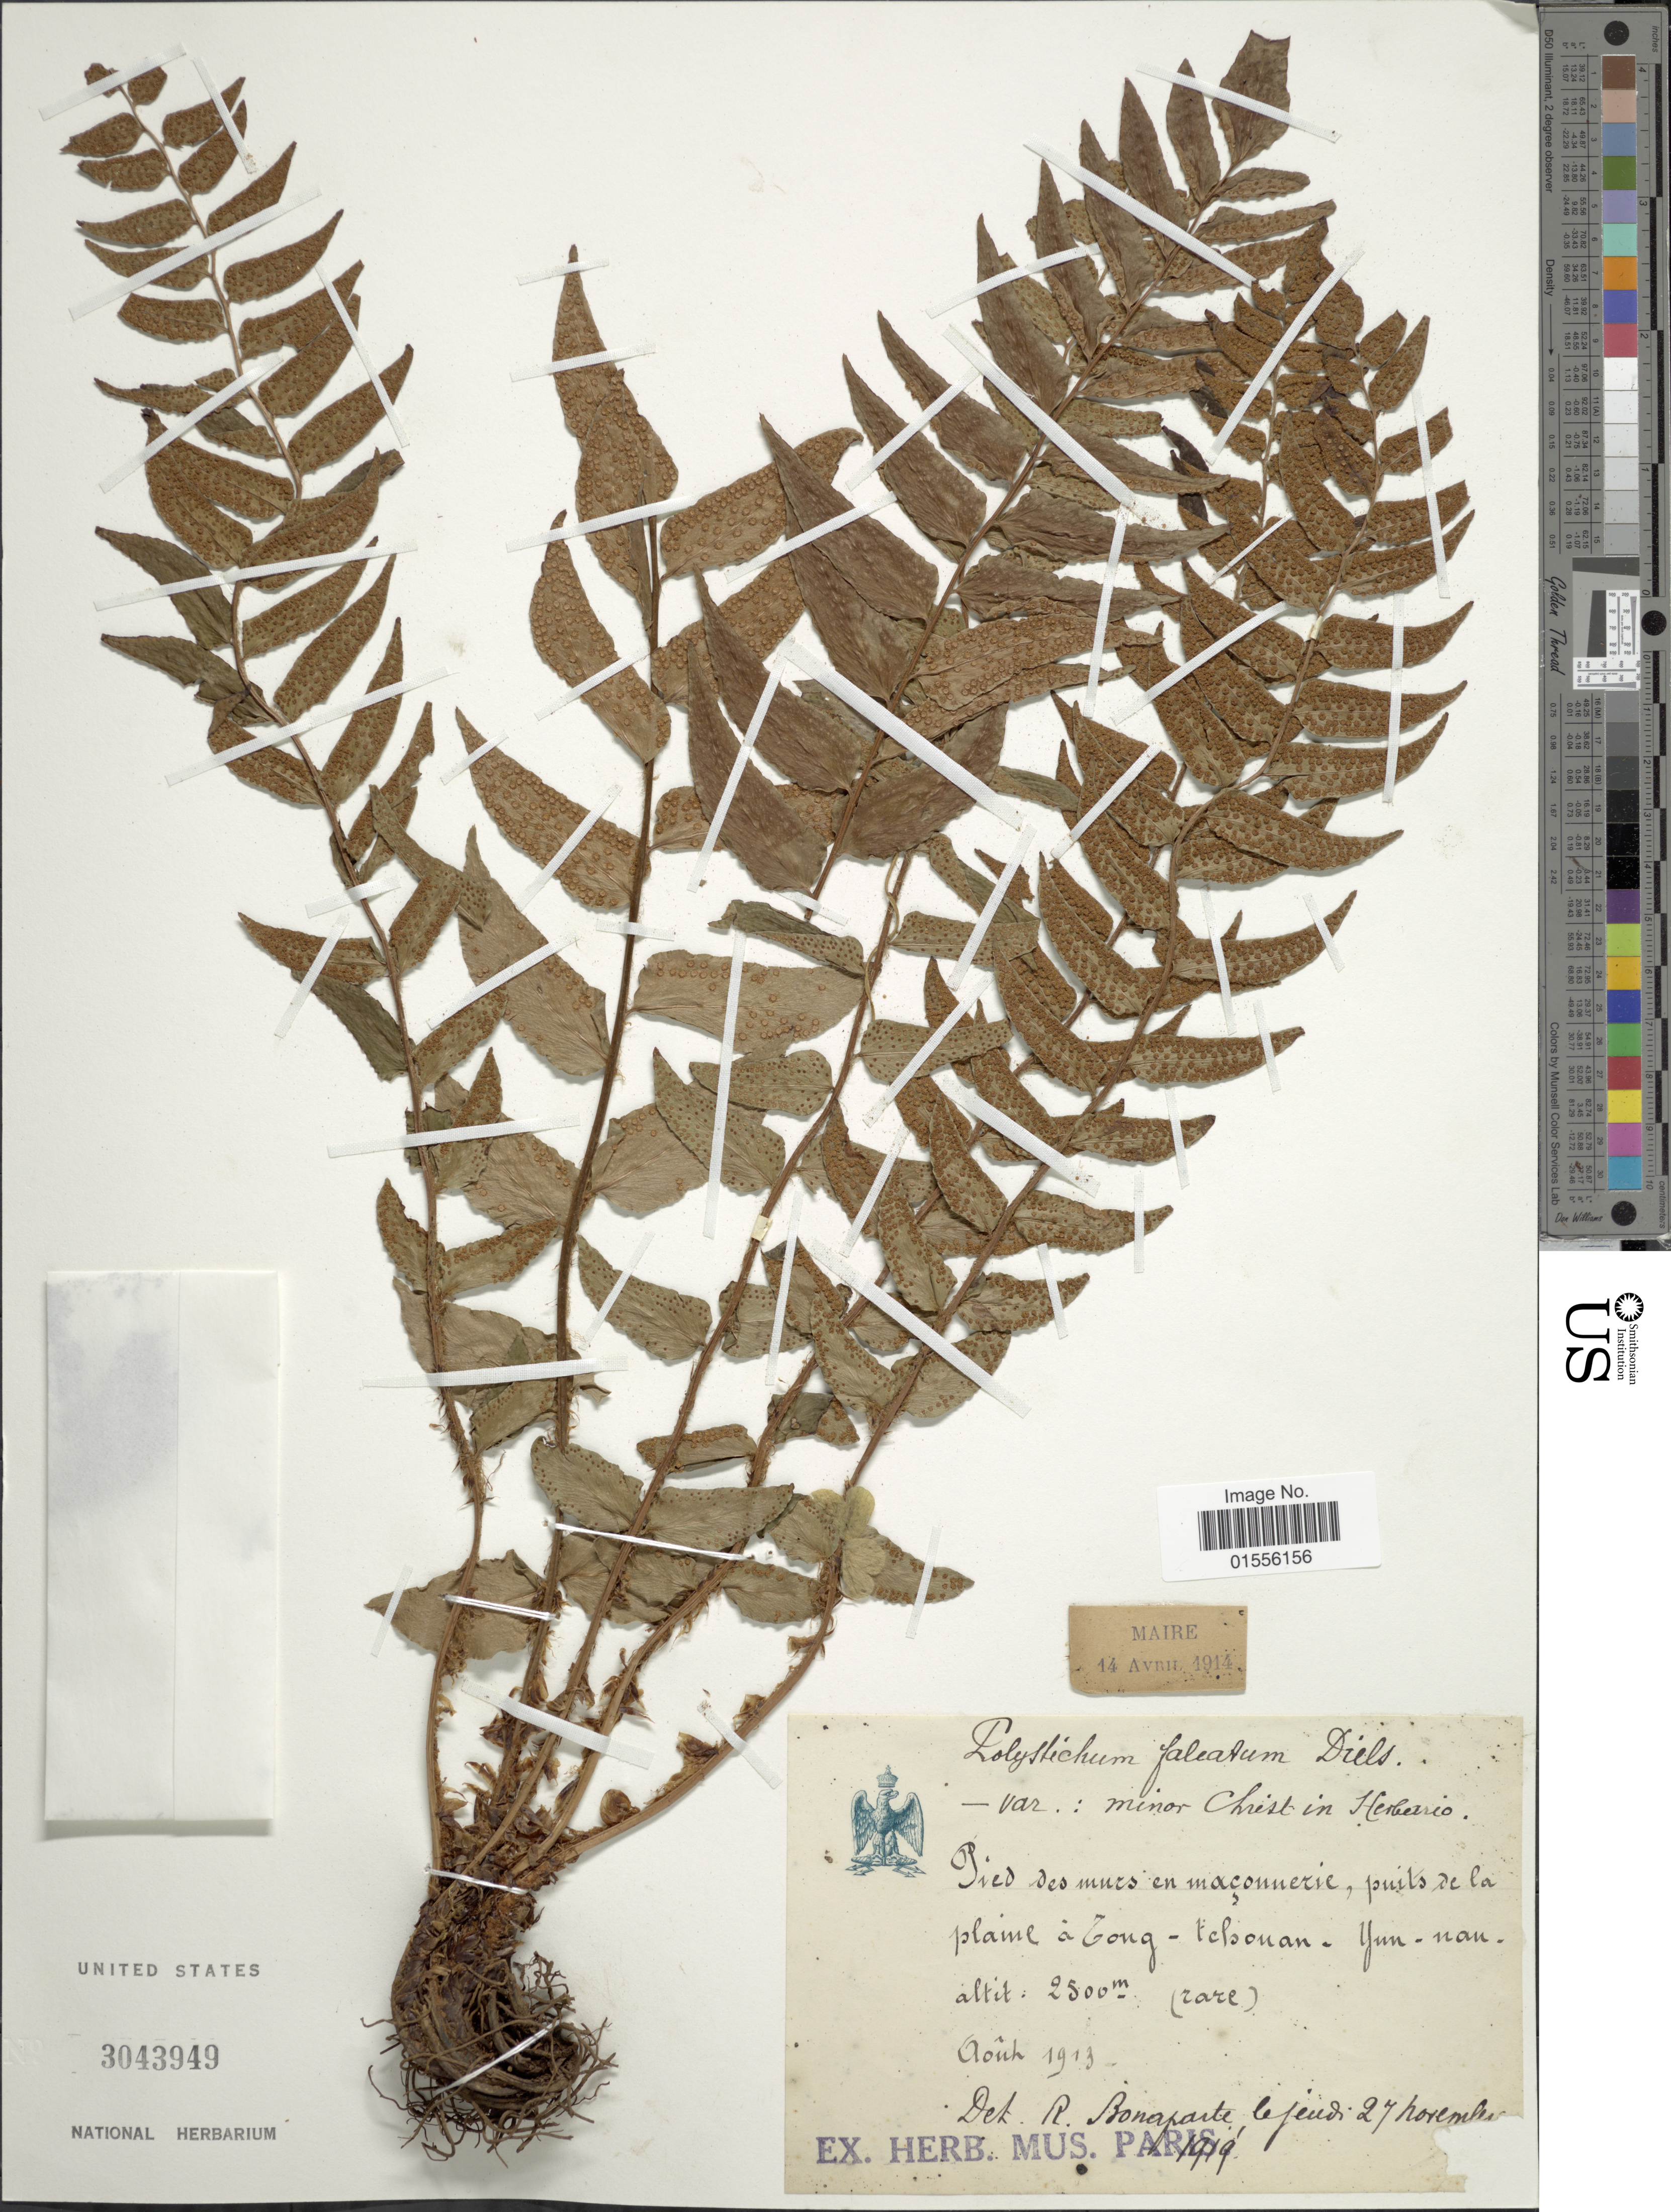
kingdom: Plantae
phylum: Tracheophyta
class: Polypodiopsida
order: Polypodiales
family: Dryopteridaceae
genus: Cyrtomium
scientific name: Cyrtomium falcatum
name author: (L. f.) C. Presl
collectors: ex herb. Mus. Paris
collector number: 1919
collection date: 1913-08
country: China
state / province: Yunnan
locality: Zhaotong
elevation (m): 2500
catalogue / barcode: US 3043949